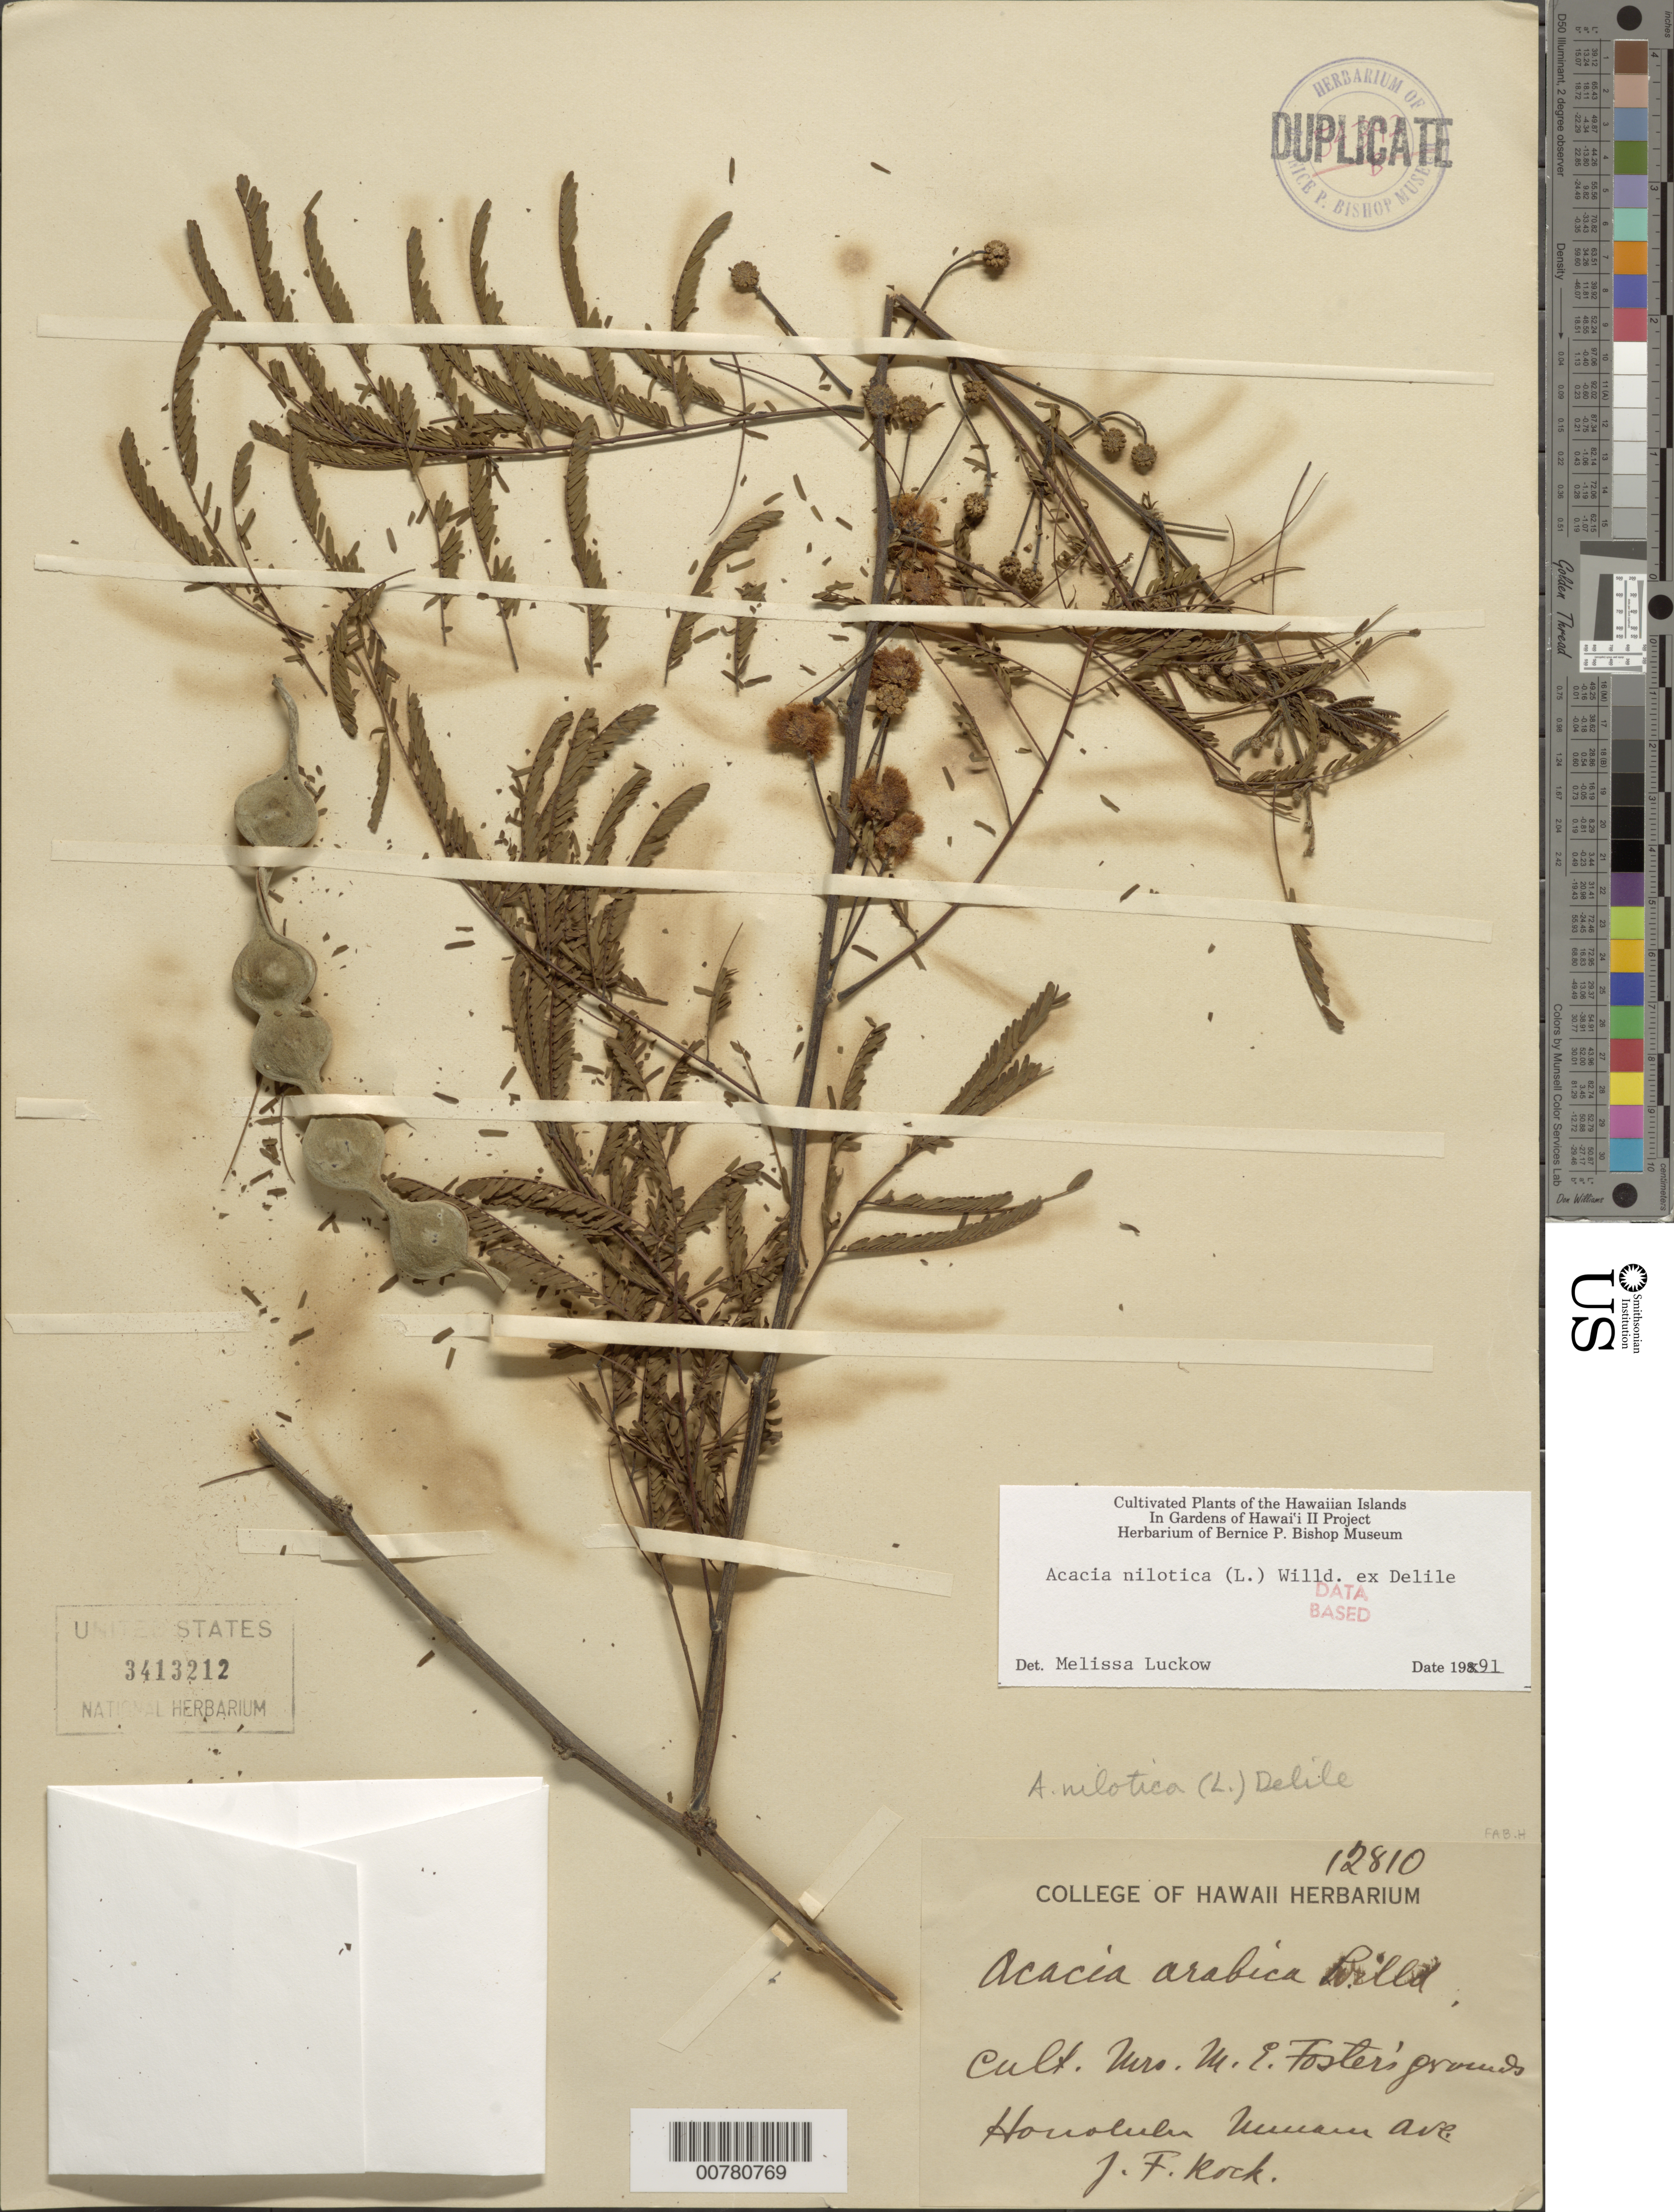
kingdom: Plantae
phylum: Tracheophyta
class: Magnoliopsida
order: Fabales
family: Fabaceae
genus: Vachellia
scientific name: Vachellia nilotica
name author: (L.) P.J.H. Hurter & Mabb.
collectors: J. F. Rock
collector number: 12810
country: United States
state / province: Hawaii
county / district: Hawaii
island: Hawaii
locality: Mrs. M.E. Foster's grounds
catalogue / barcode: US 3413212